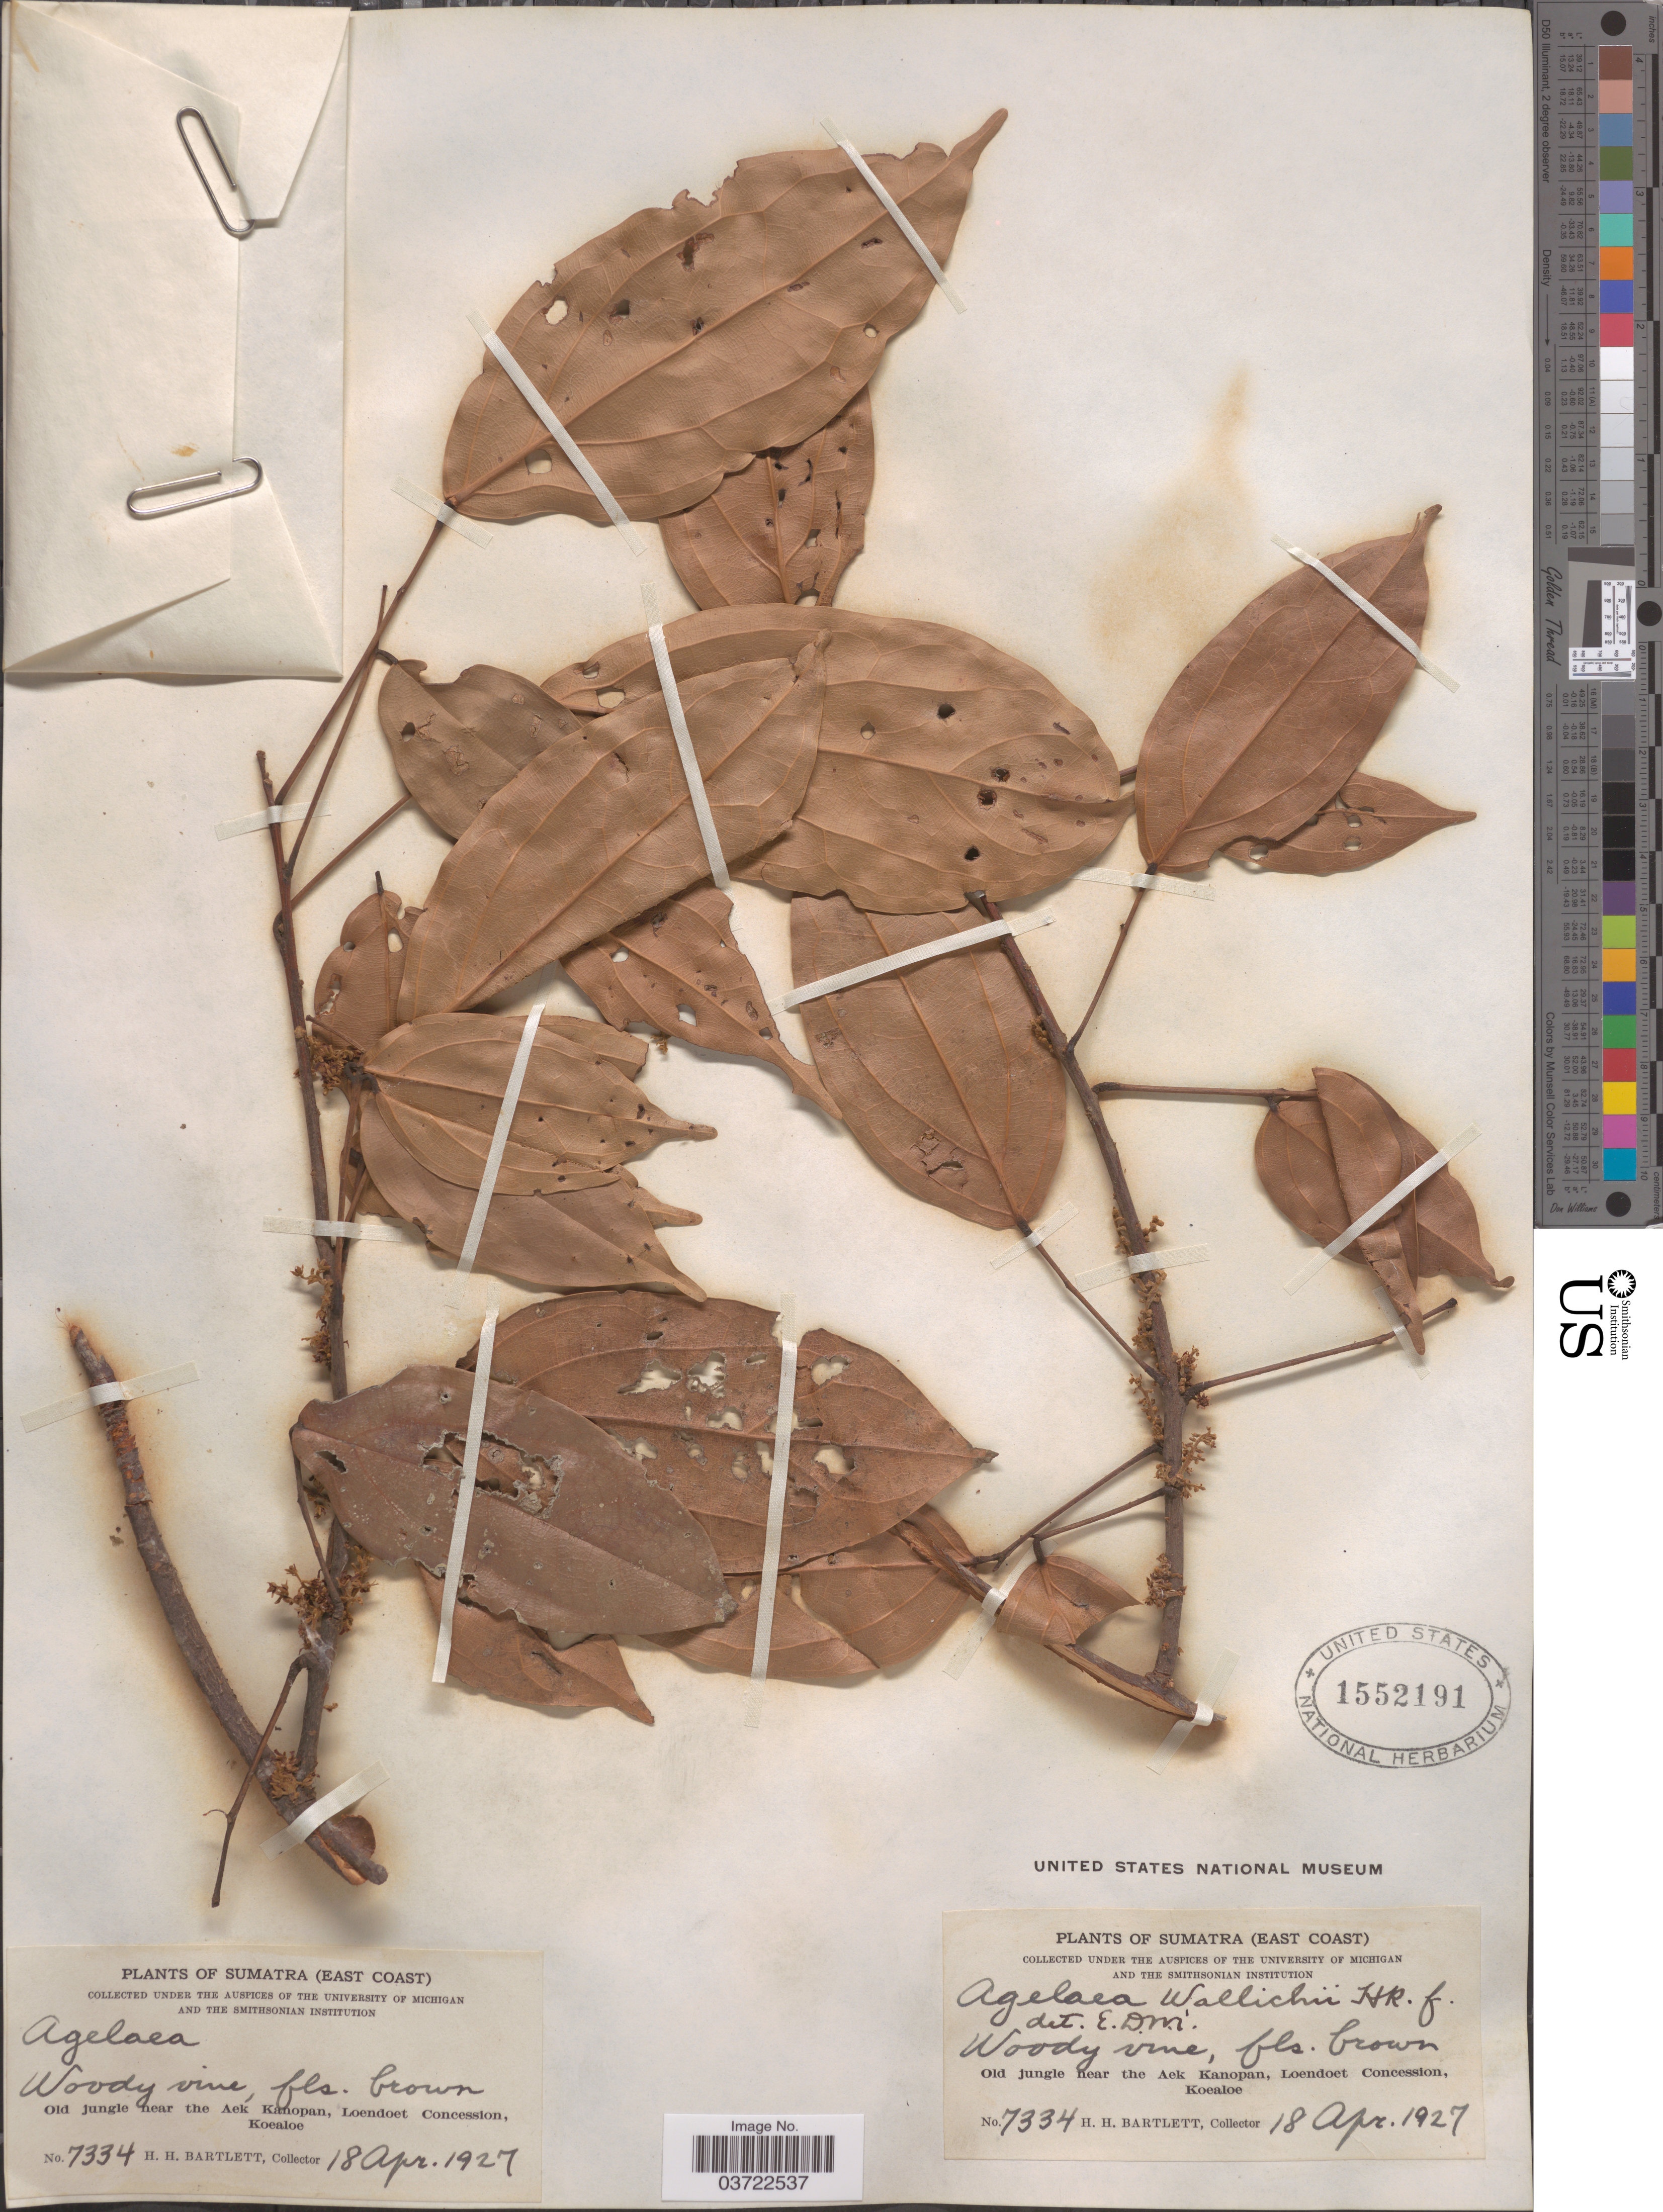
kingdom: Plantae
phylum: Tracheophyta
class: Magnoliopsida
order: Oxalidales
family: Connaraceae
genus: Agelaea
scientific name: Agelaea trinervis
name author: (Llanos) Merr.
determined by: Leenhouts, Pieter W.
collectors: H. H. Bartlett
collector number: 7334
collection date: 1927-04-18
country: Indonesia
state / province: Sumatra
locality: East Coast. Old jungle near the Aek Kanopan, Loendoet Concession, Koealoe.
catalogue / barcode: US 1552191